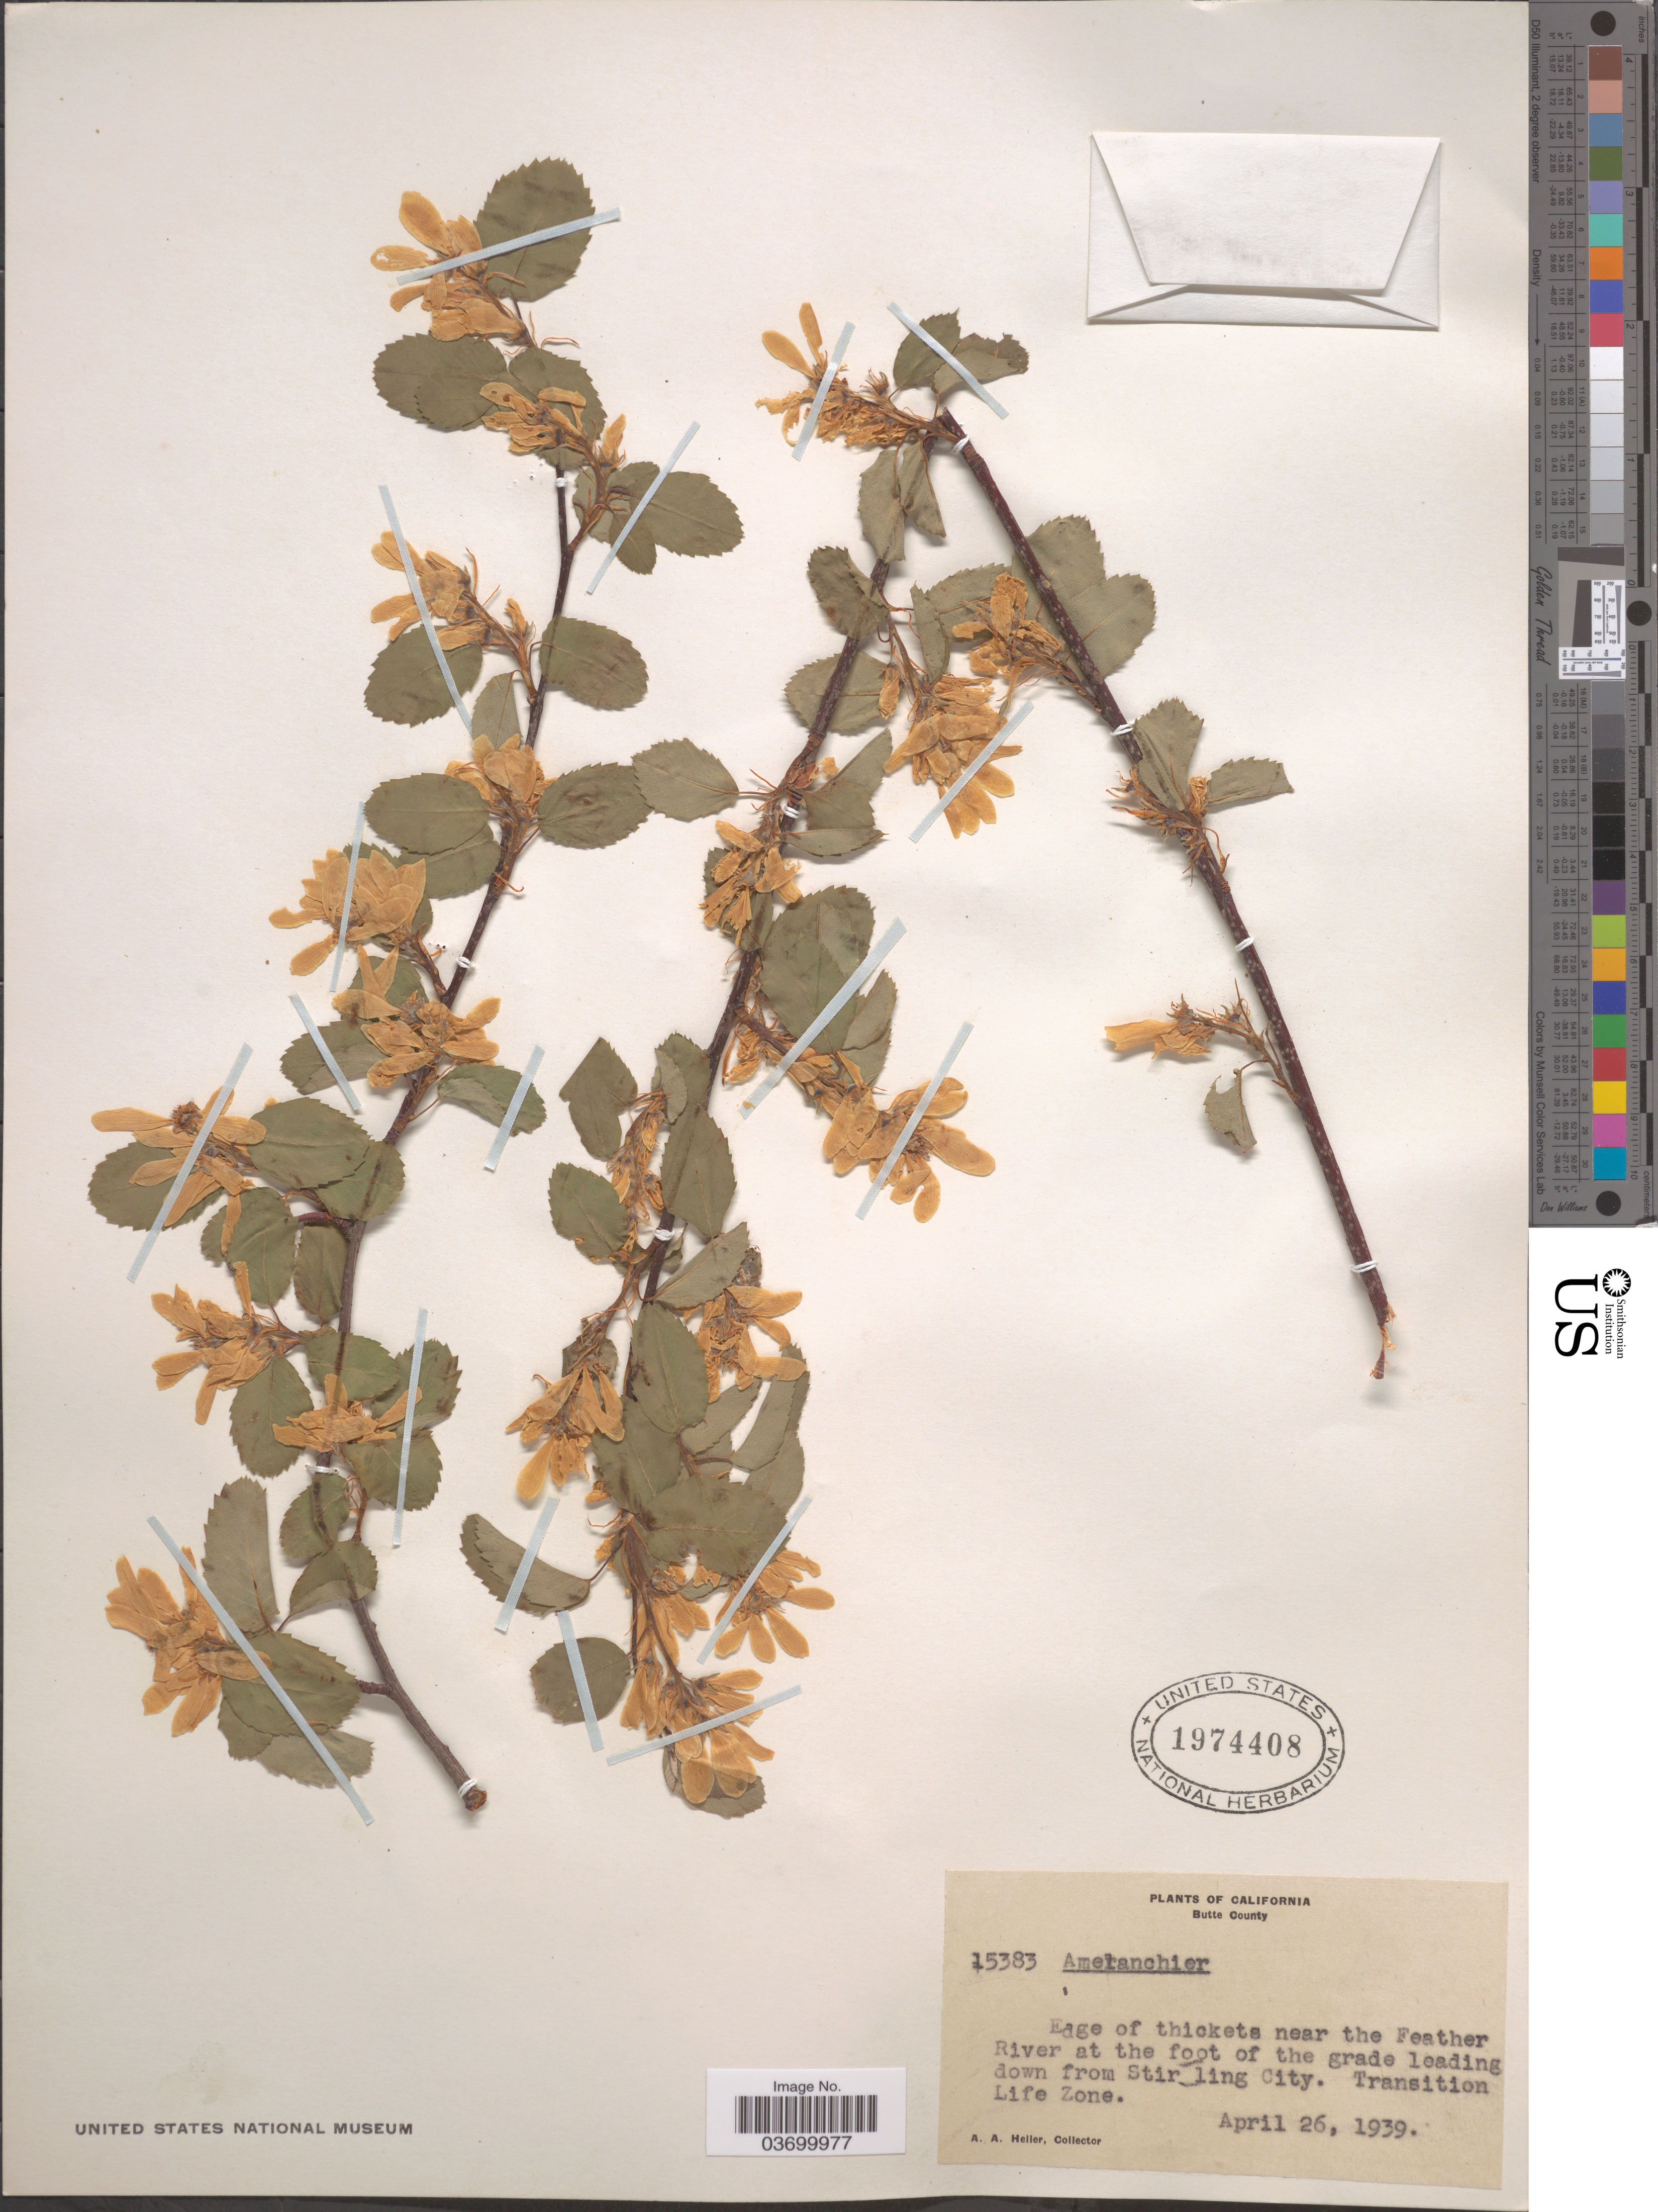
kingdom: Plantae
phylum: Tracheophyta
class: Magnoliopsida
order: Rosales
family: Rosaceae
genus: Amelanchier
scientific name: Amelanchier alnifolia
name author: (Nutt.) Nutt. ex M. Roem.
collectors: A. A. Heller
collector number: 15383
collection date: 1939-04-26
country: United States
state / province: California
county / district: Butte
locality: Butte County. Edge of thickets near the Feather River at the foot of the grade leading down from Stir ling City. Transition Life Zone.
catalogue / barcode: US 1974408